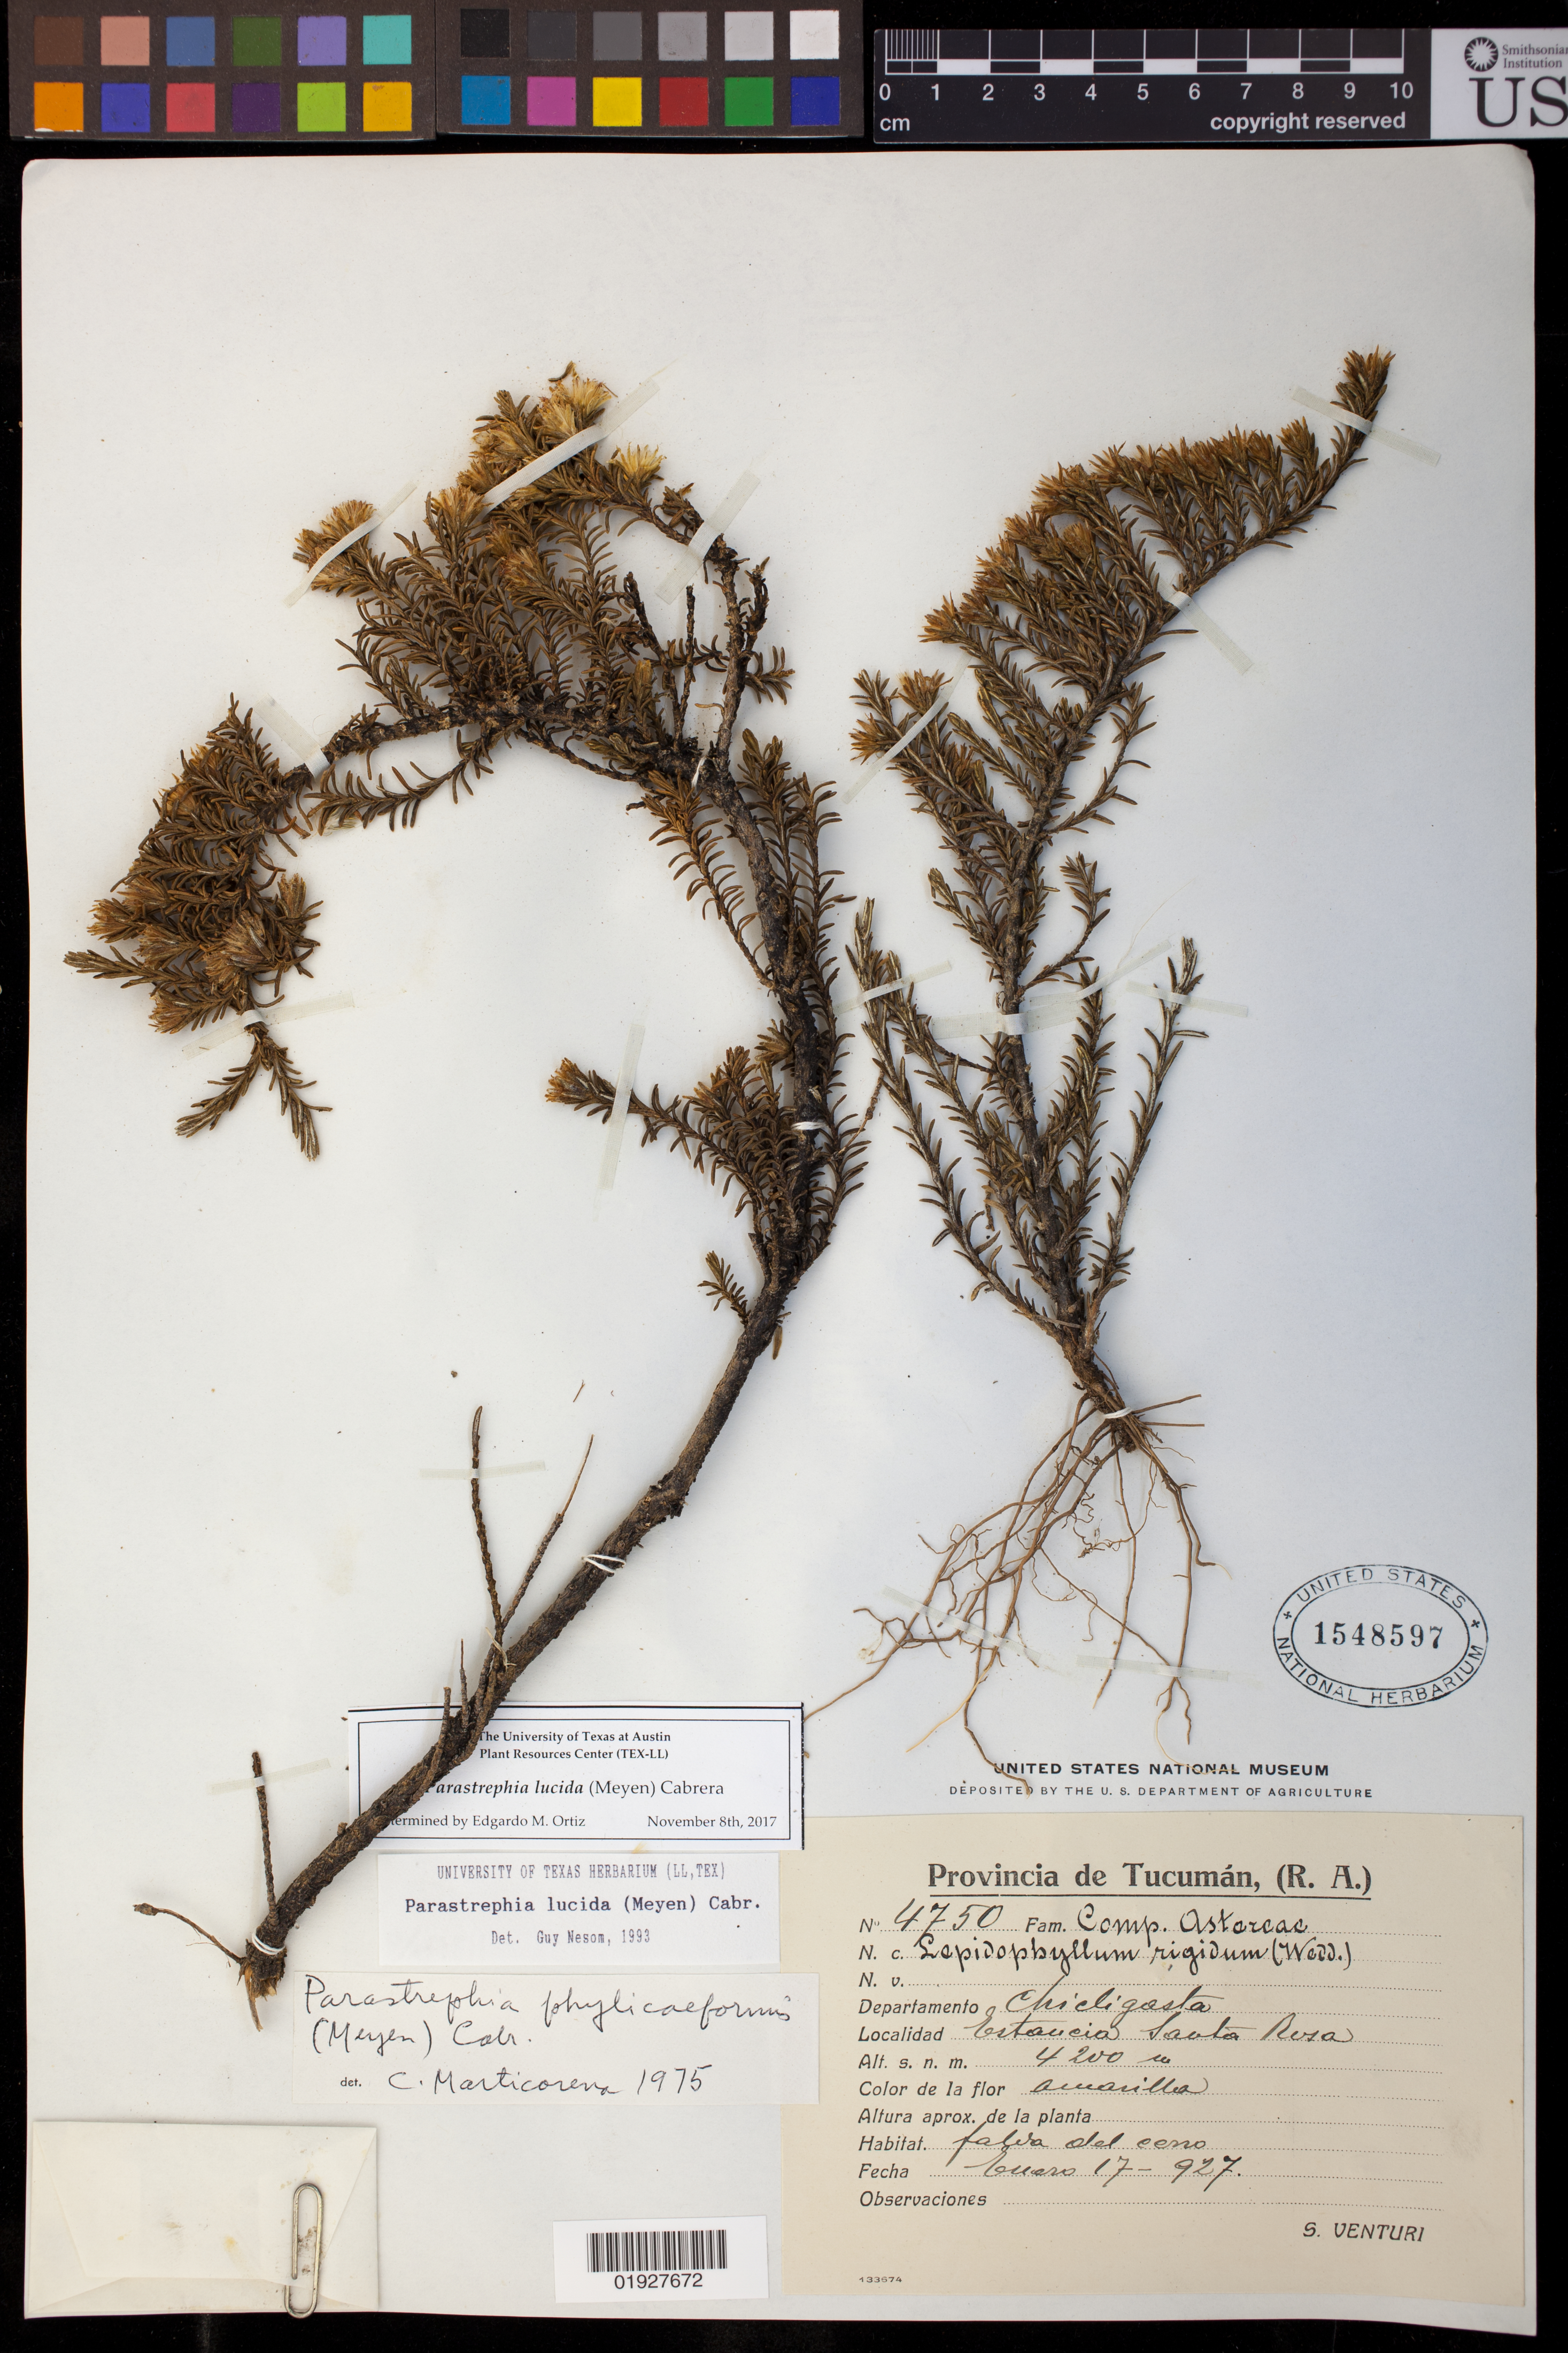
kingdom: Plantae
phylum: Tracheophyta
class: Magnoliopsida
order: Asterales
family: Asteraceae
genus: Parastrephia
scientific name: Parastrephia lucida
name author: (Meyen) Cabrera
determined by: Ortiz, E. M.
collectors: S. Venturi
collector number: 4750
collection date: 1927-01-17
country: Argentina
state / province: Tucuman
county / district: Chicligasta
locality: Estancia Santa Rosa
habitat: Falva del cerro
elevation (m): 4200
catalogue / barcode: US 1548597